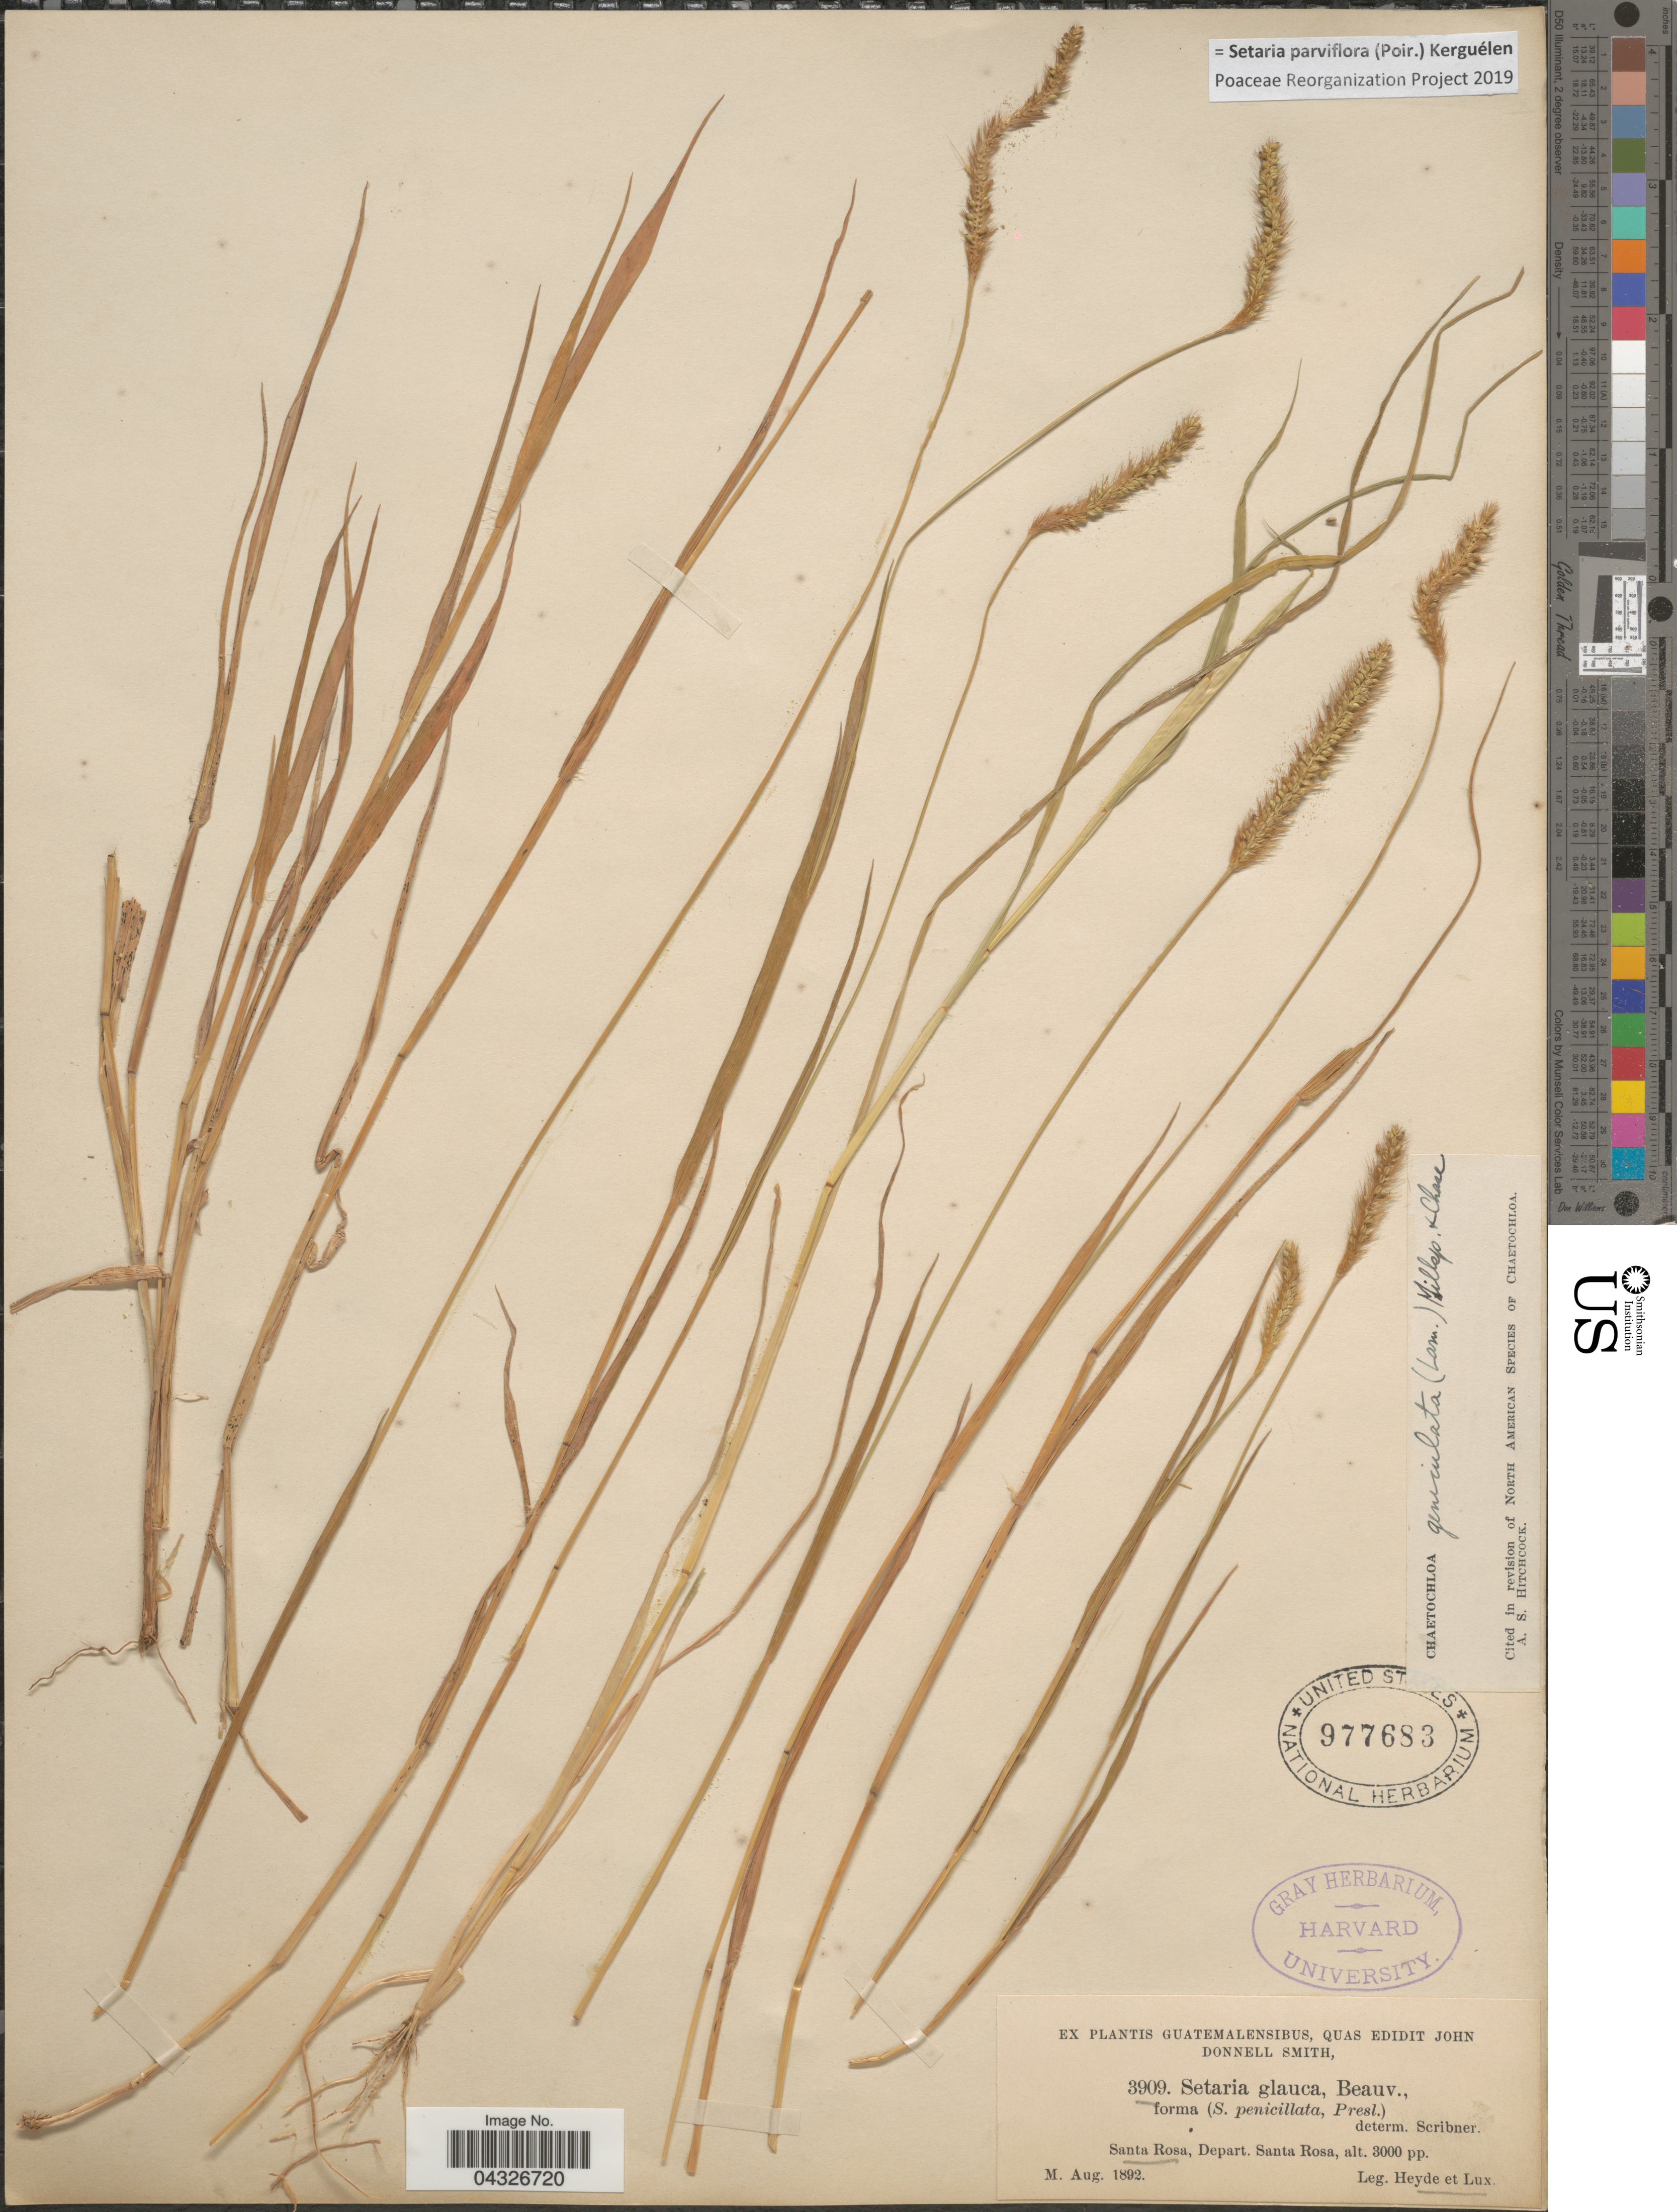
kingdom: Plantae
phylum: Tracheophyta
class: Liliopsida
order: Poales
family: Poaceae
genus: Setaria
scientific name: Setaria parviflora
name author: (Poir.) Kerguélen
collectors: Heyde & Lux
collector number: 3909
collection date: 1892-08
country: Guatemala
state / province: Santa Rosa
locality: Santa Rosa, Depart. Santa Rosa.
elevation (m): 914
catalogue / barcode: US 977683